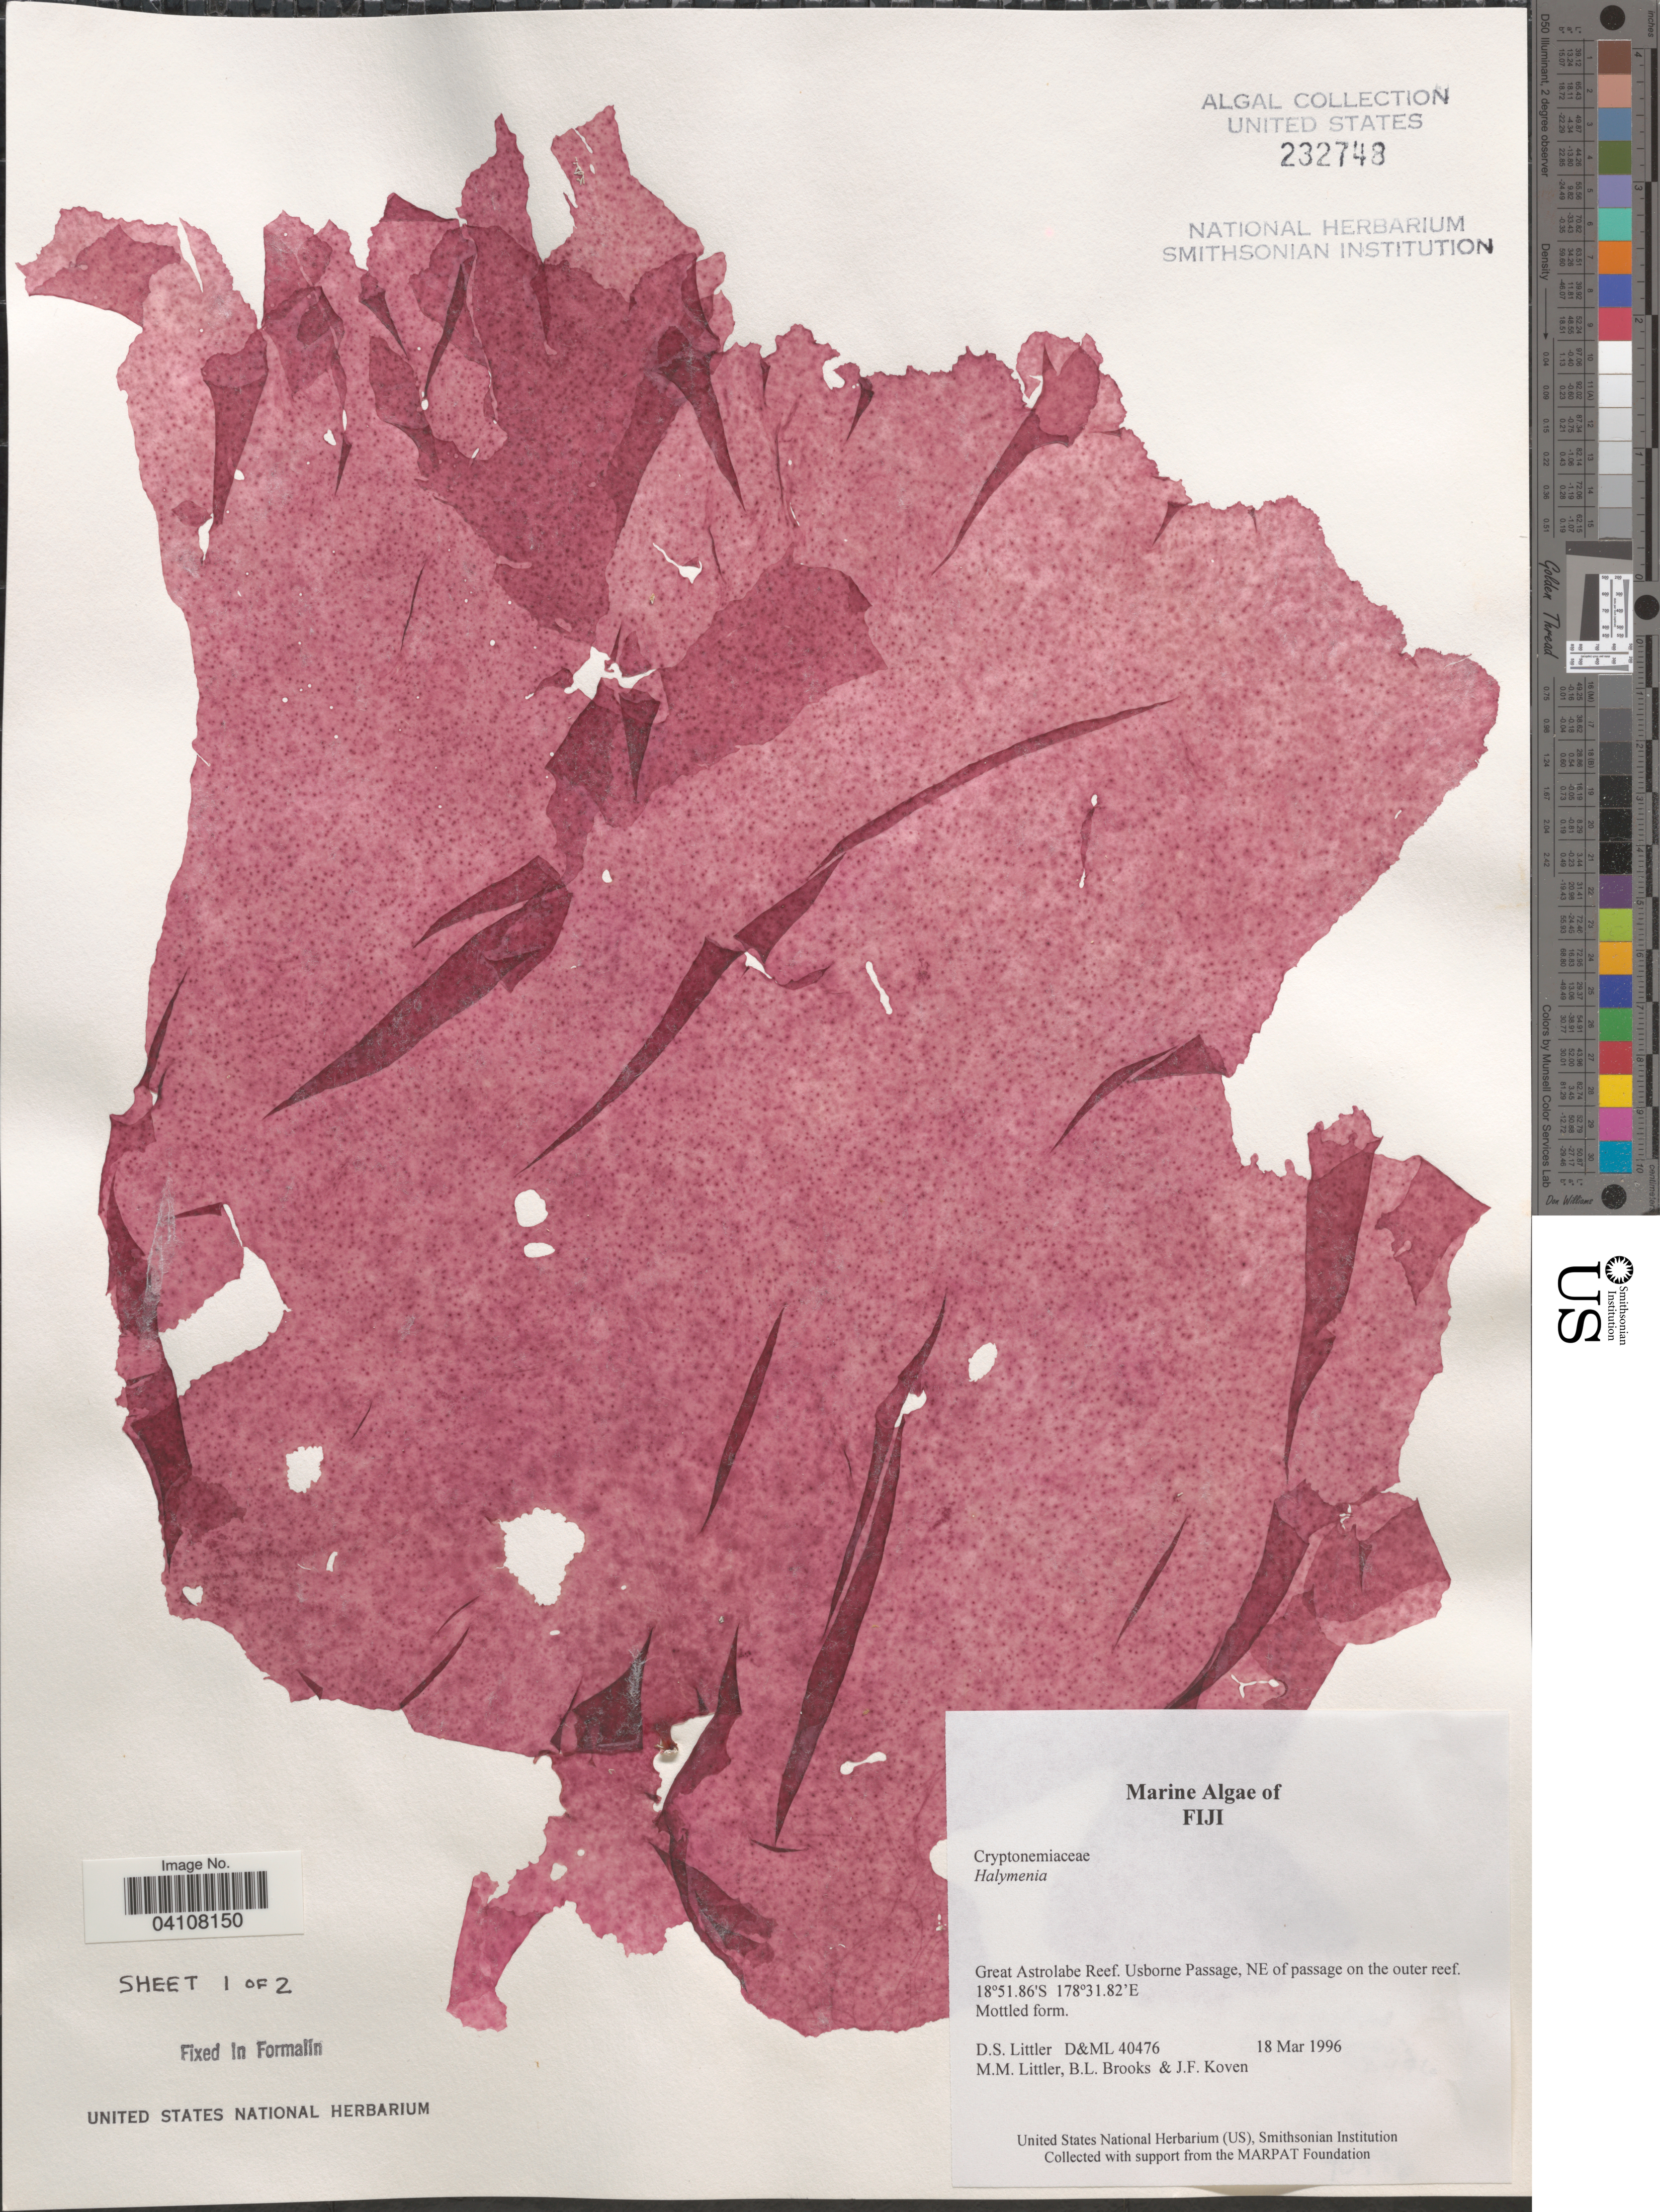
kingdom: Plantae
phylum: Rhodophyta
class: Florideophyceae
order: Halymeniales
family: Halymeniaceae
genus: Halymenia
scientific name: Halymenia sp.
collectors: D. S. Littler, B. Brooks & J. Koven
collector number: D&ML40476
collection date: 1996-03-18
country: Fiji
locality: Great Astrolabe Reef. Usborne Passage, NE of passage on the outer reef.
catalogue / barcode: US 232748